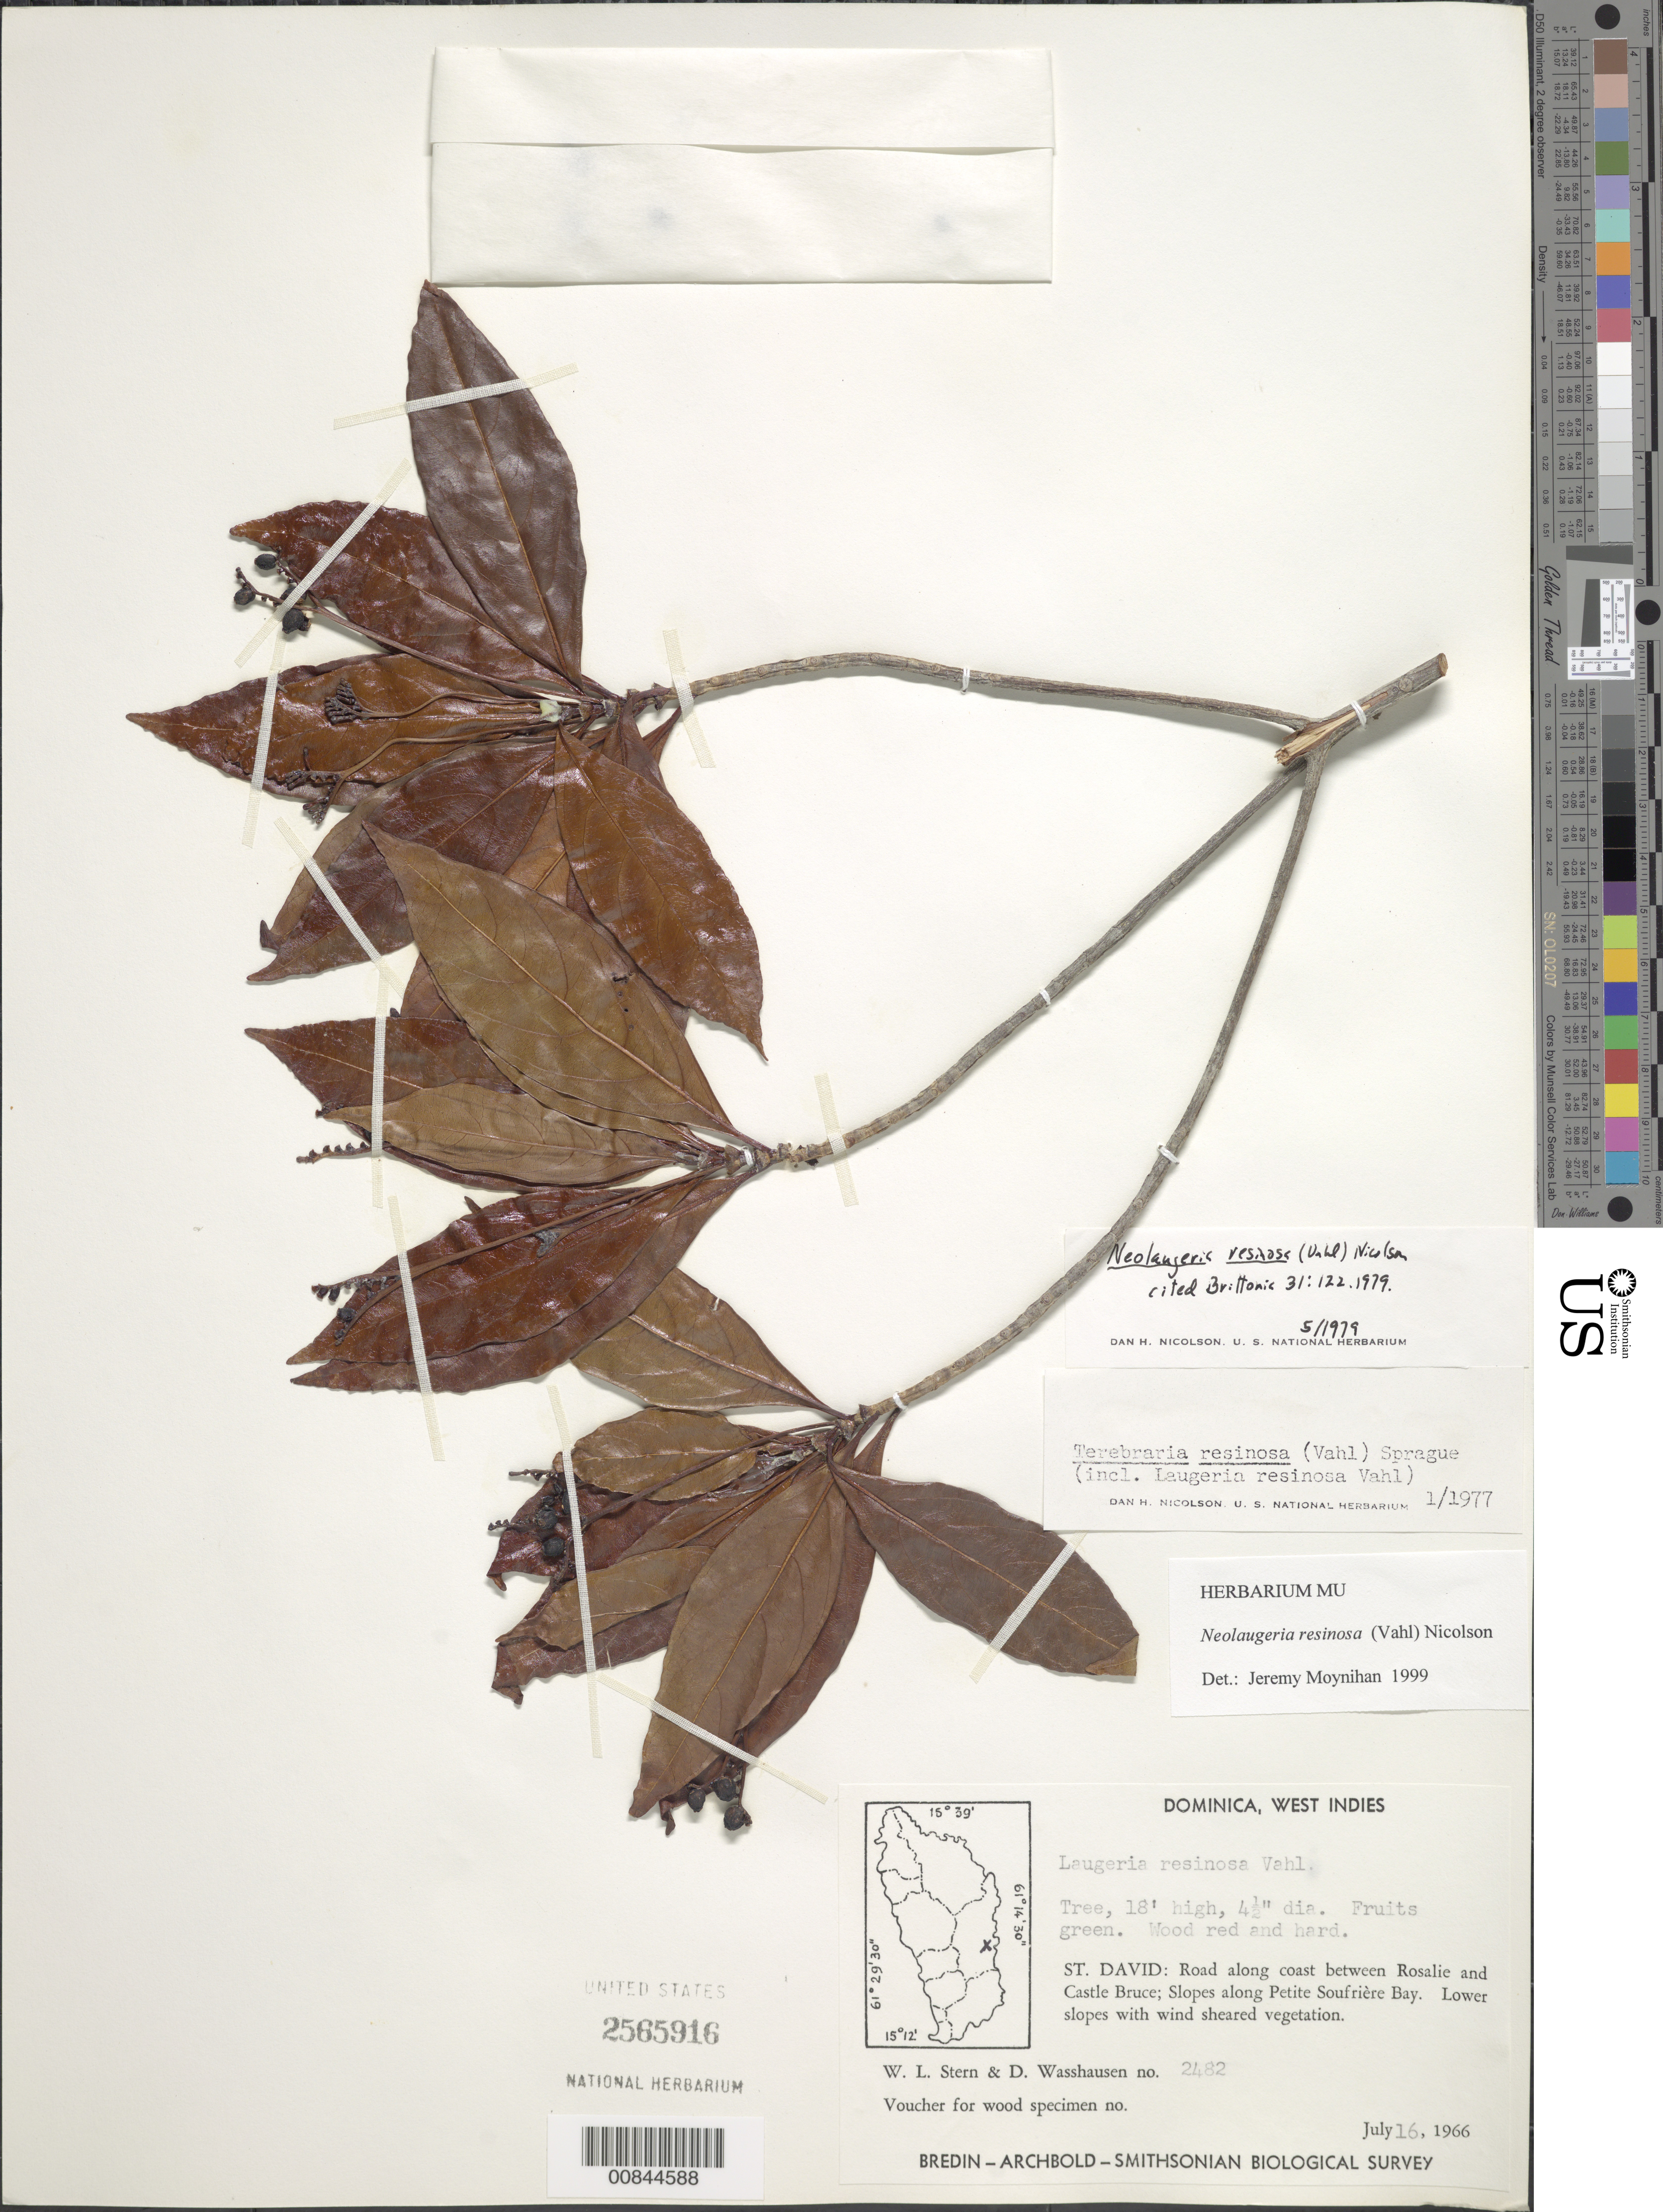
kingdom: Plantae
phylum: Tracheophyta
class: Magnoliopsida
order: Gentianales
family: Rubiaceae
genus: Stenostomum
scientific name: Stenostomum resinosum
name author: (Vahl) Griseb.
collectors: W. L. Stern & D. C. Wasshausen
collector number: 2482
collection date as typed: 16 Jul 1966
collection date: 1966-07-16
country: Dominica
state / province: St. David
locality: Road along coast between Rosalie and Castle Bruce; slopes along Petite Soufrière Bay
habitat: Lower slopes with wind-sheared vegetation, near road along coast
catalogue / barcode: US 2565916